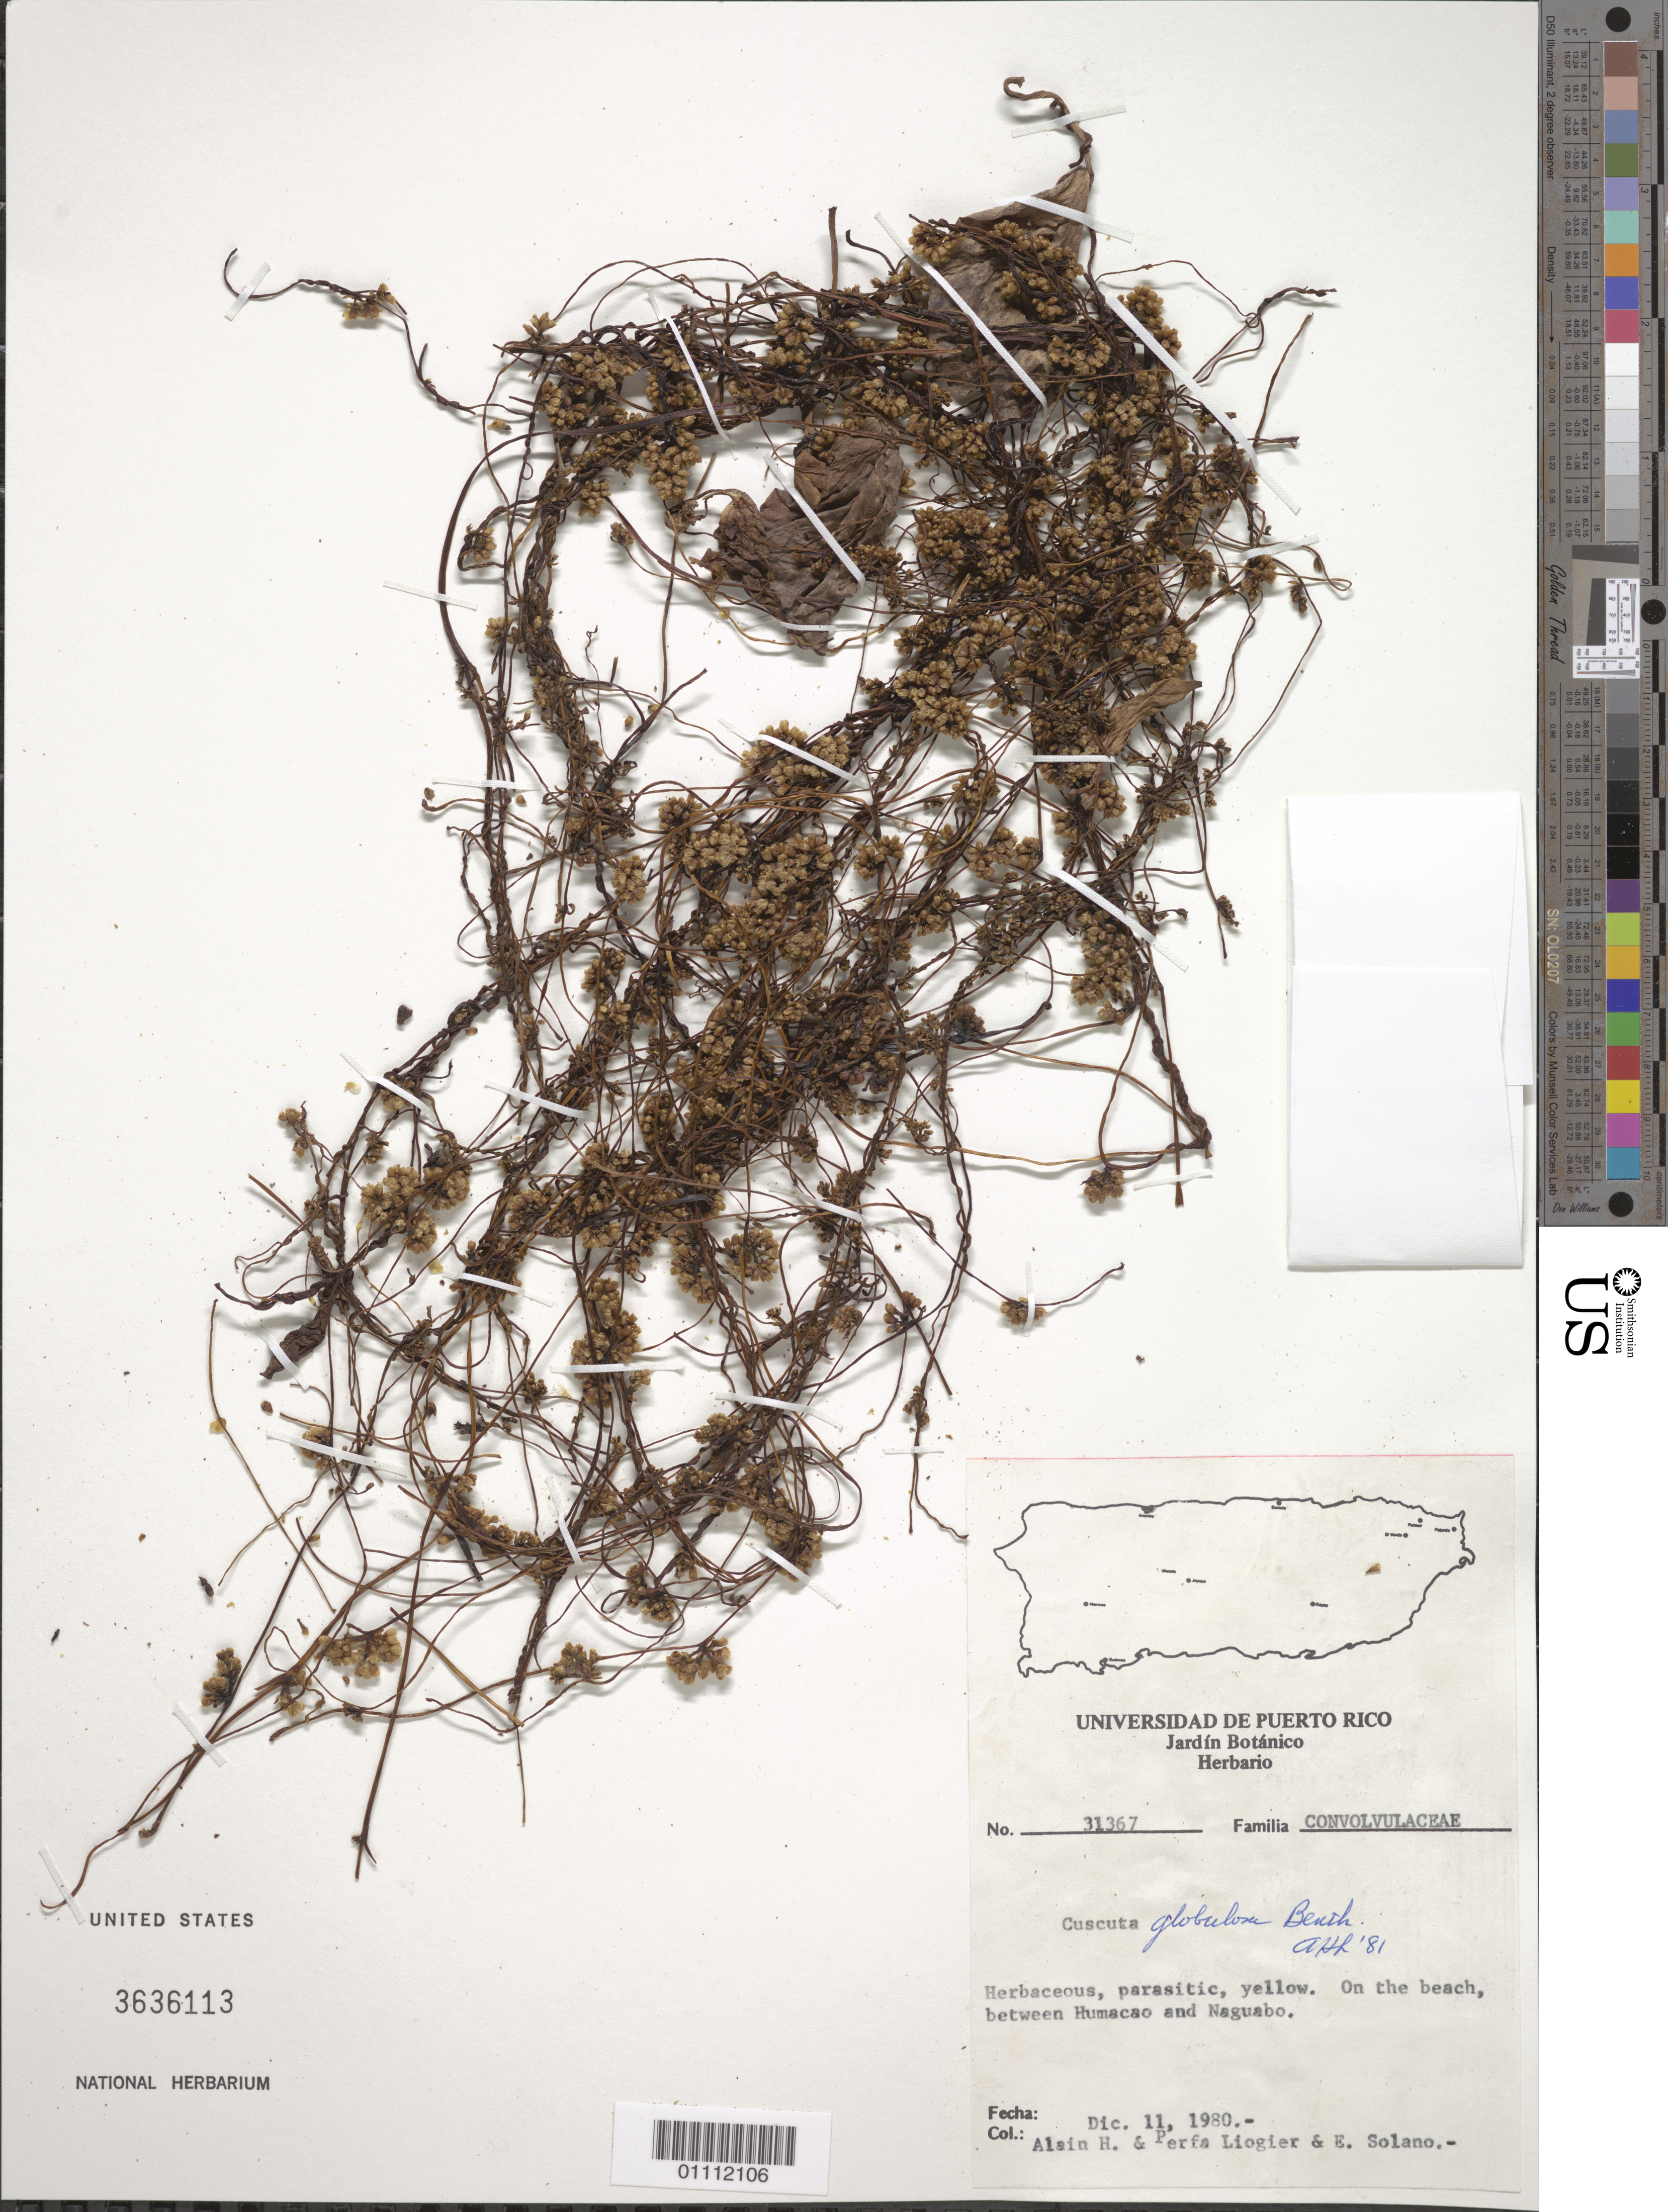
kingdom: Plantae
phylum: Tracheophyta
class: Magnoliopsida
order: Solanales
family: Convolvulaceae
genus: Cuscuta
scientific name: Cuscuta globulosa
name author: Benth.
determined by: Liogier, Alain H.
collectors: A. H. Liogier, M. P. Liogier & E. Solano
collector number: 31367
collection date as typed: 11 Dec 1980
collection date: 1980-12-11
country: Dominican Republic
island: Hispaniola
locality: Hamacao to Naguabo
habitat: On the beach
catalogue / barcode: US 3636113